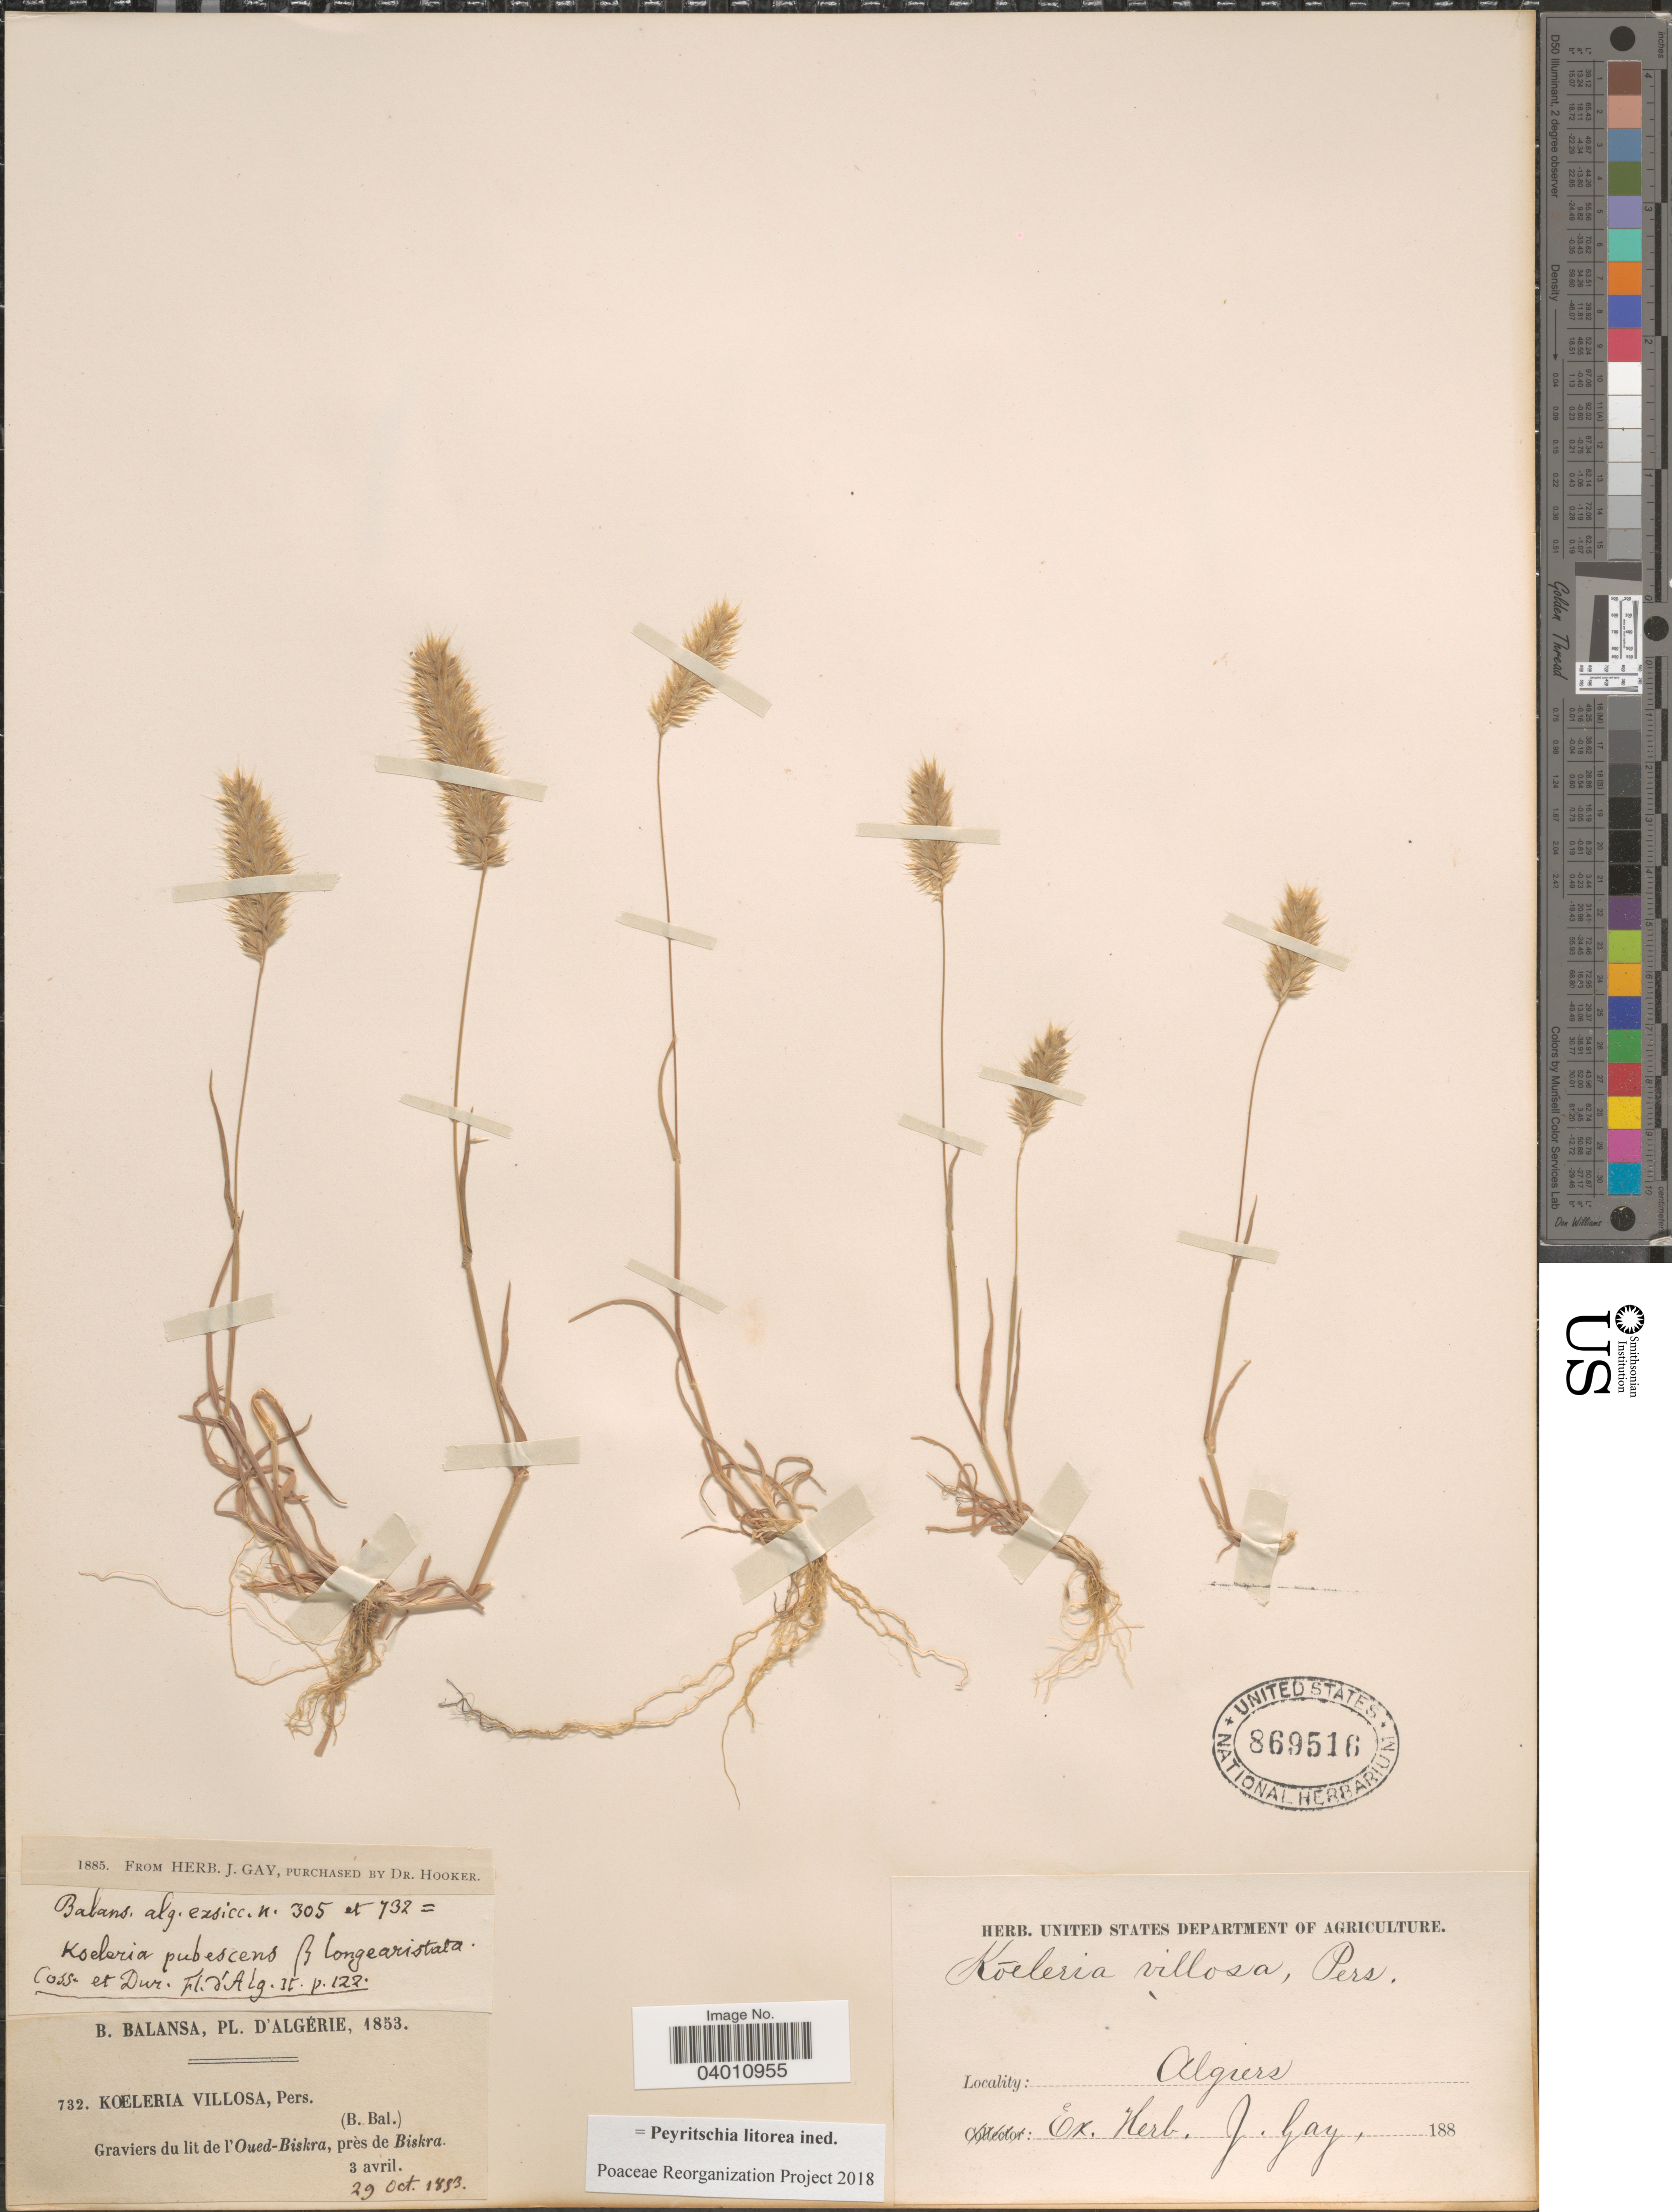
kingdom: Plantae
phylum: Tracheophyta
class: Liliopsida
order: Poales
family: Poaceae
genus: Rostraria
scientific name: Rostraria litorea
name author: (All.) Holub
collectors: B. Balansa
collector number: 732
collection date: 1893-10-29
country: Algeria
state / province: Biskra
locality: D'Algérie. Graviers du lit de l'Oued-Biskra, près de Biskra.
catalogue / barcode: US 869516